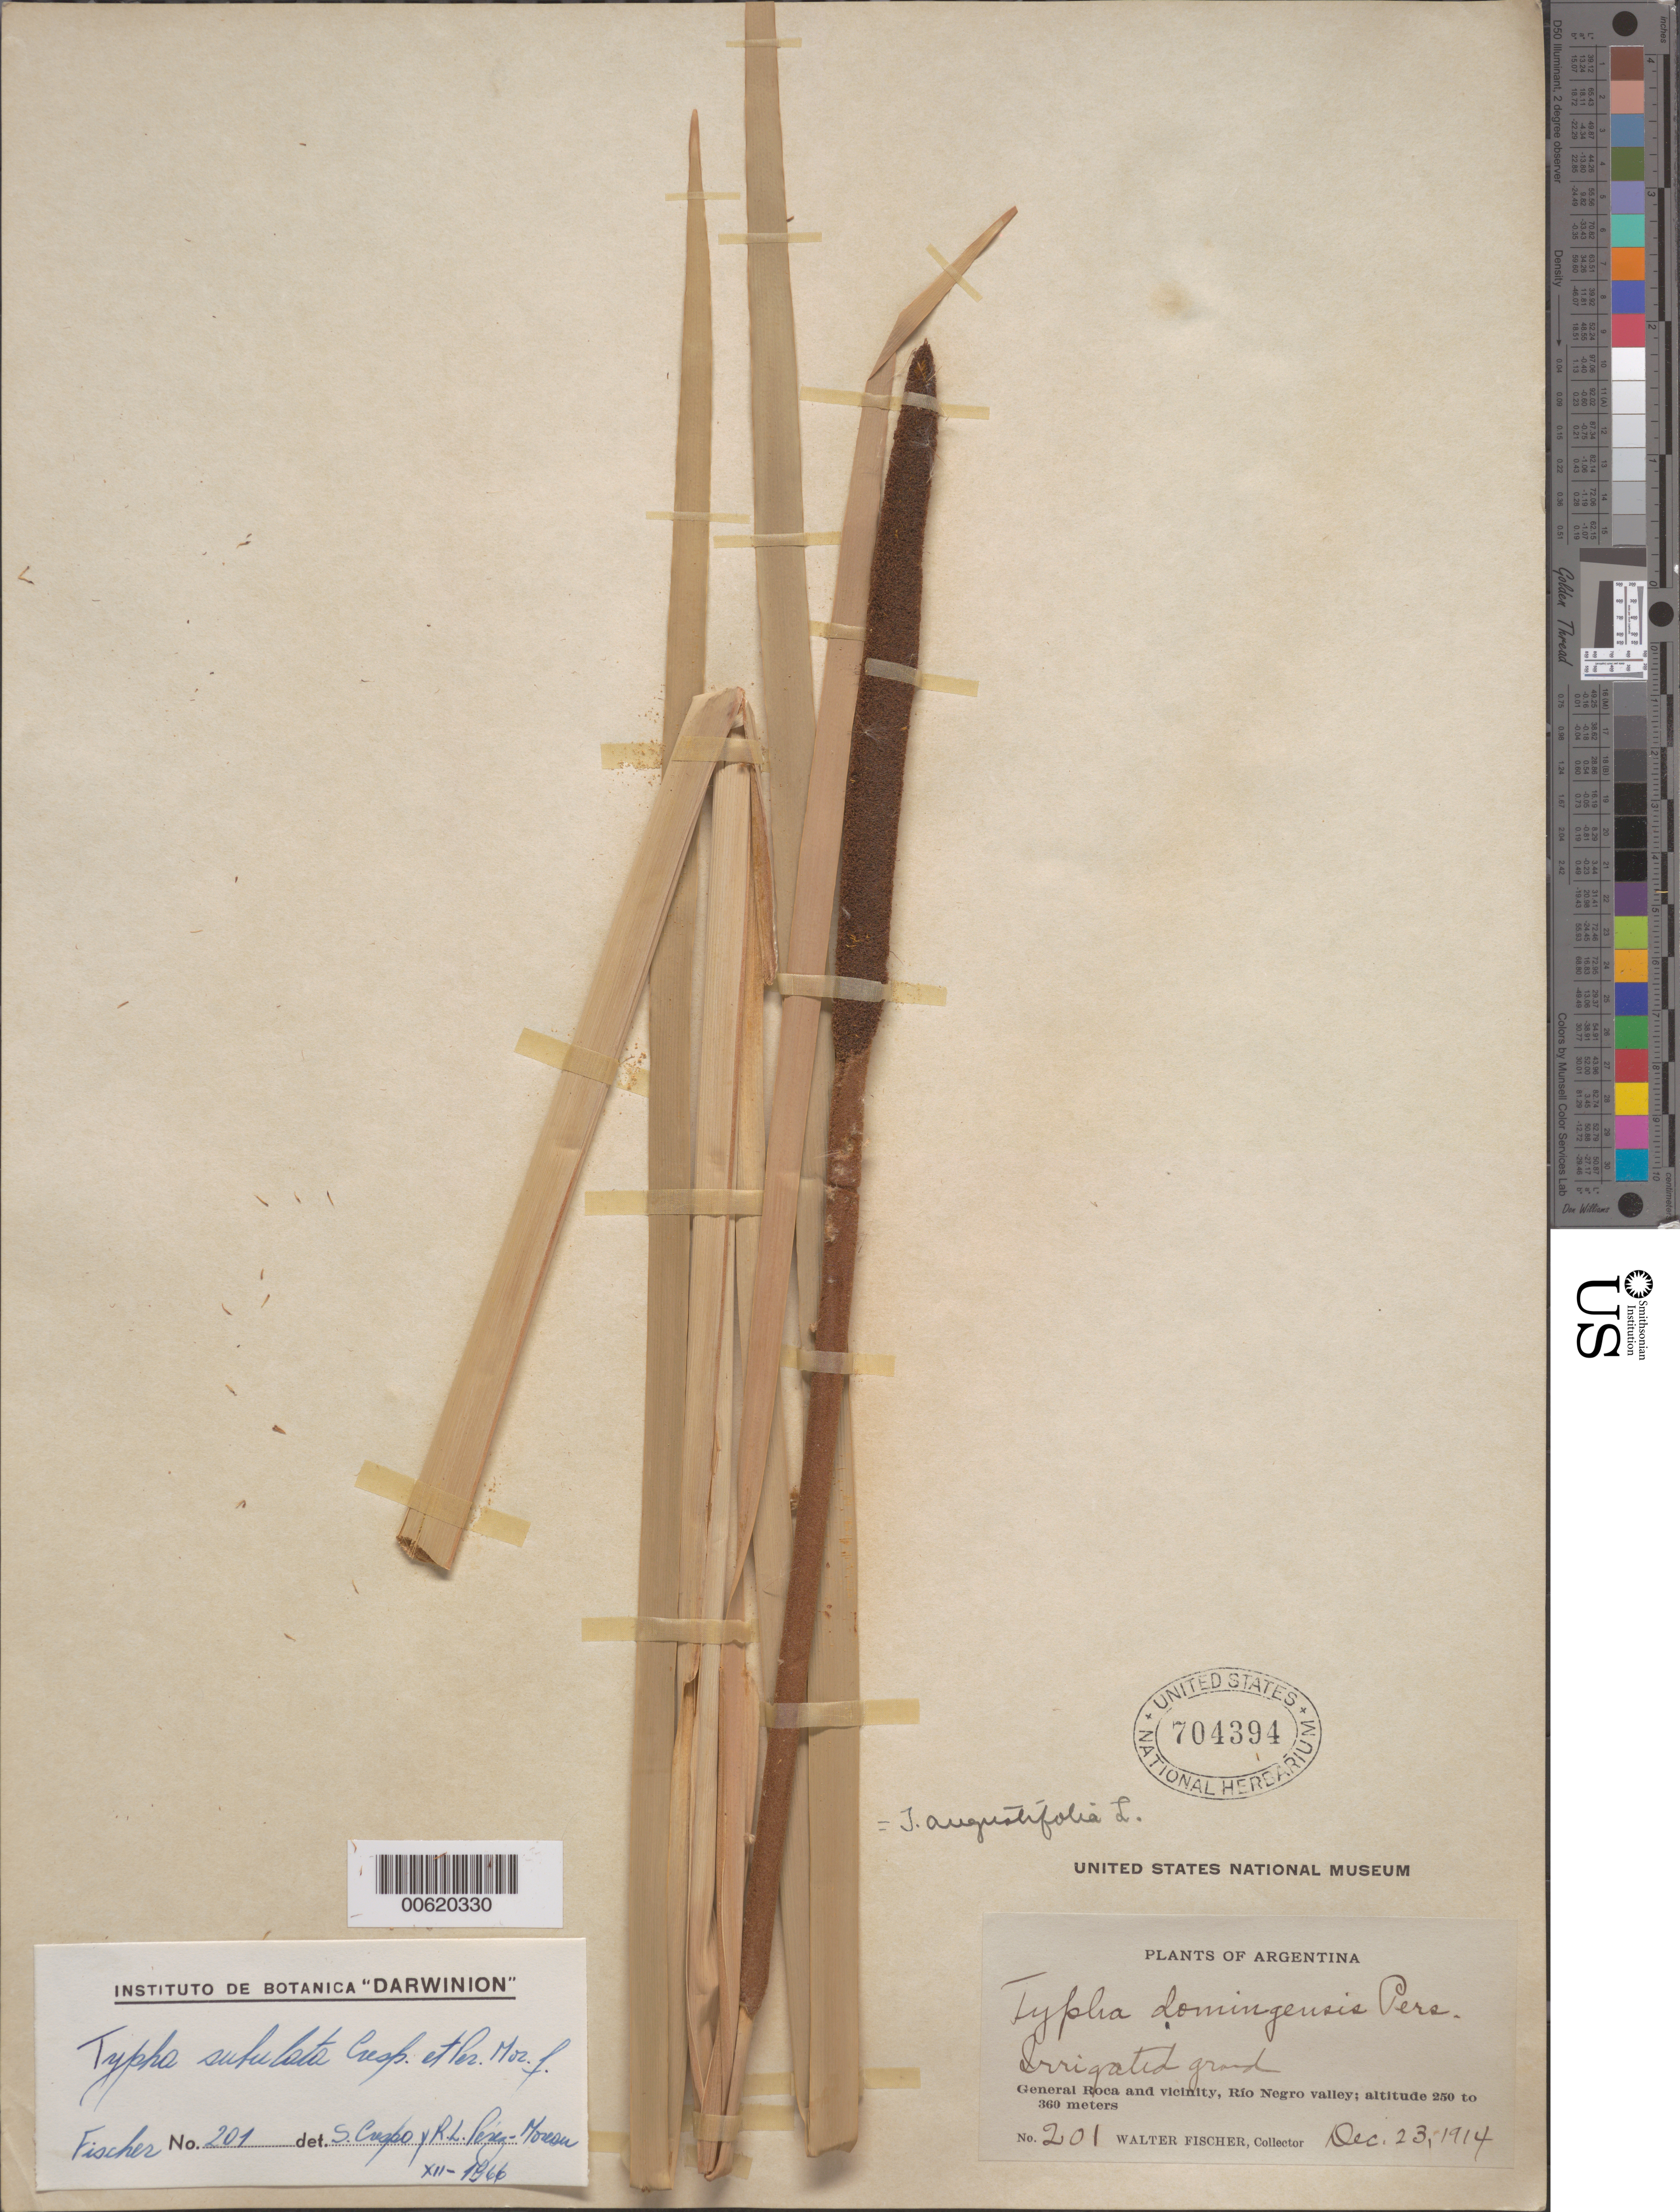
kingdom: Plantae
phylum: Tracheophyta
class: Liliopsida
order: Poales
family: Typhaceae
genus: Typha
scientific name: Typha subulata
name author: Crespo & R.L. Pérez-Mor.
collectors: W. Fischer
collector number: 201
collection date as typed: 23 Dec 1914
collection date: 1914-12-23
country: Argentina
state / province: Río Negro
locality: General Roca, Rio Negro Valley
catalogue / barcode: US 704394